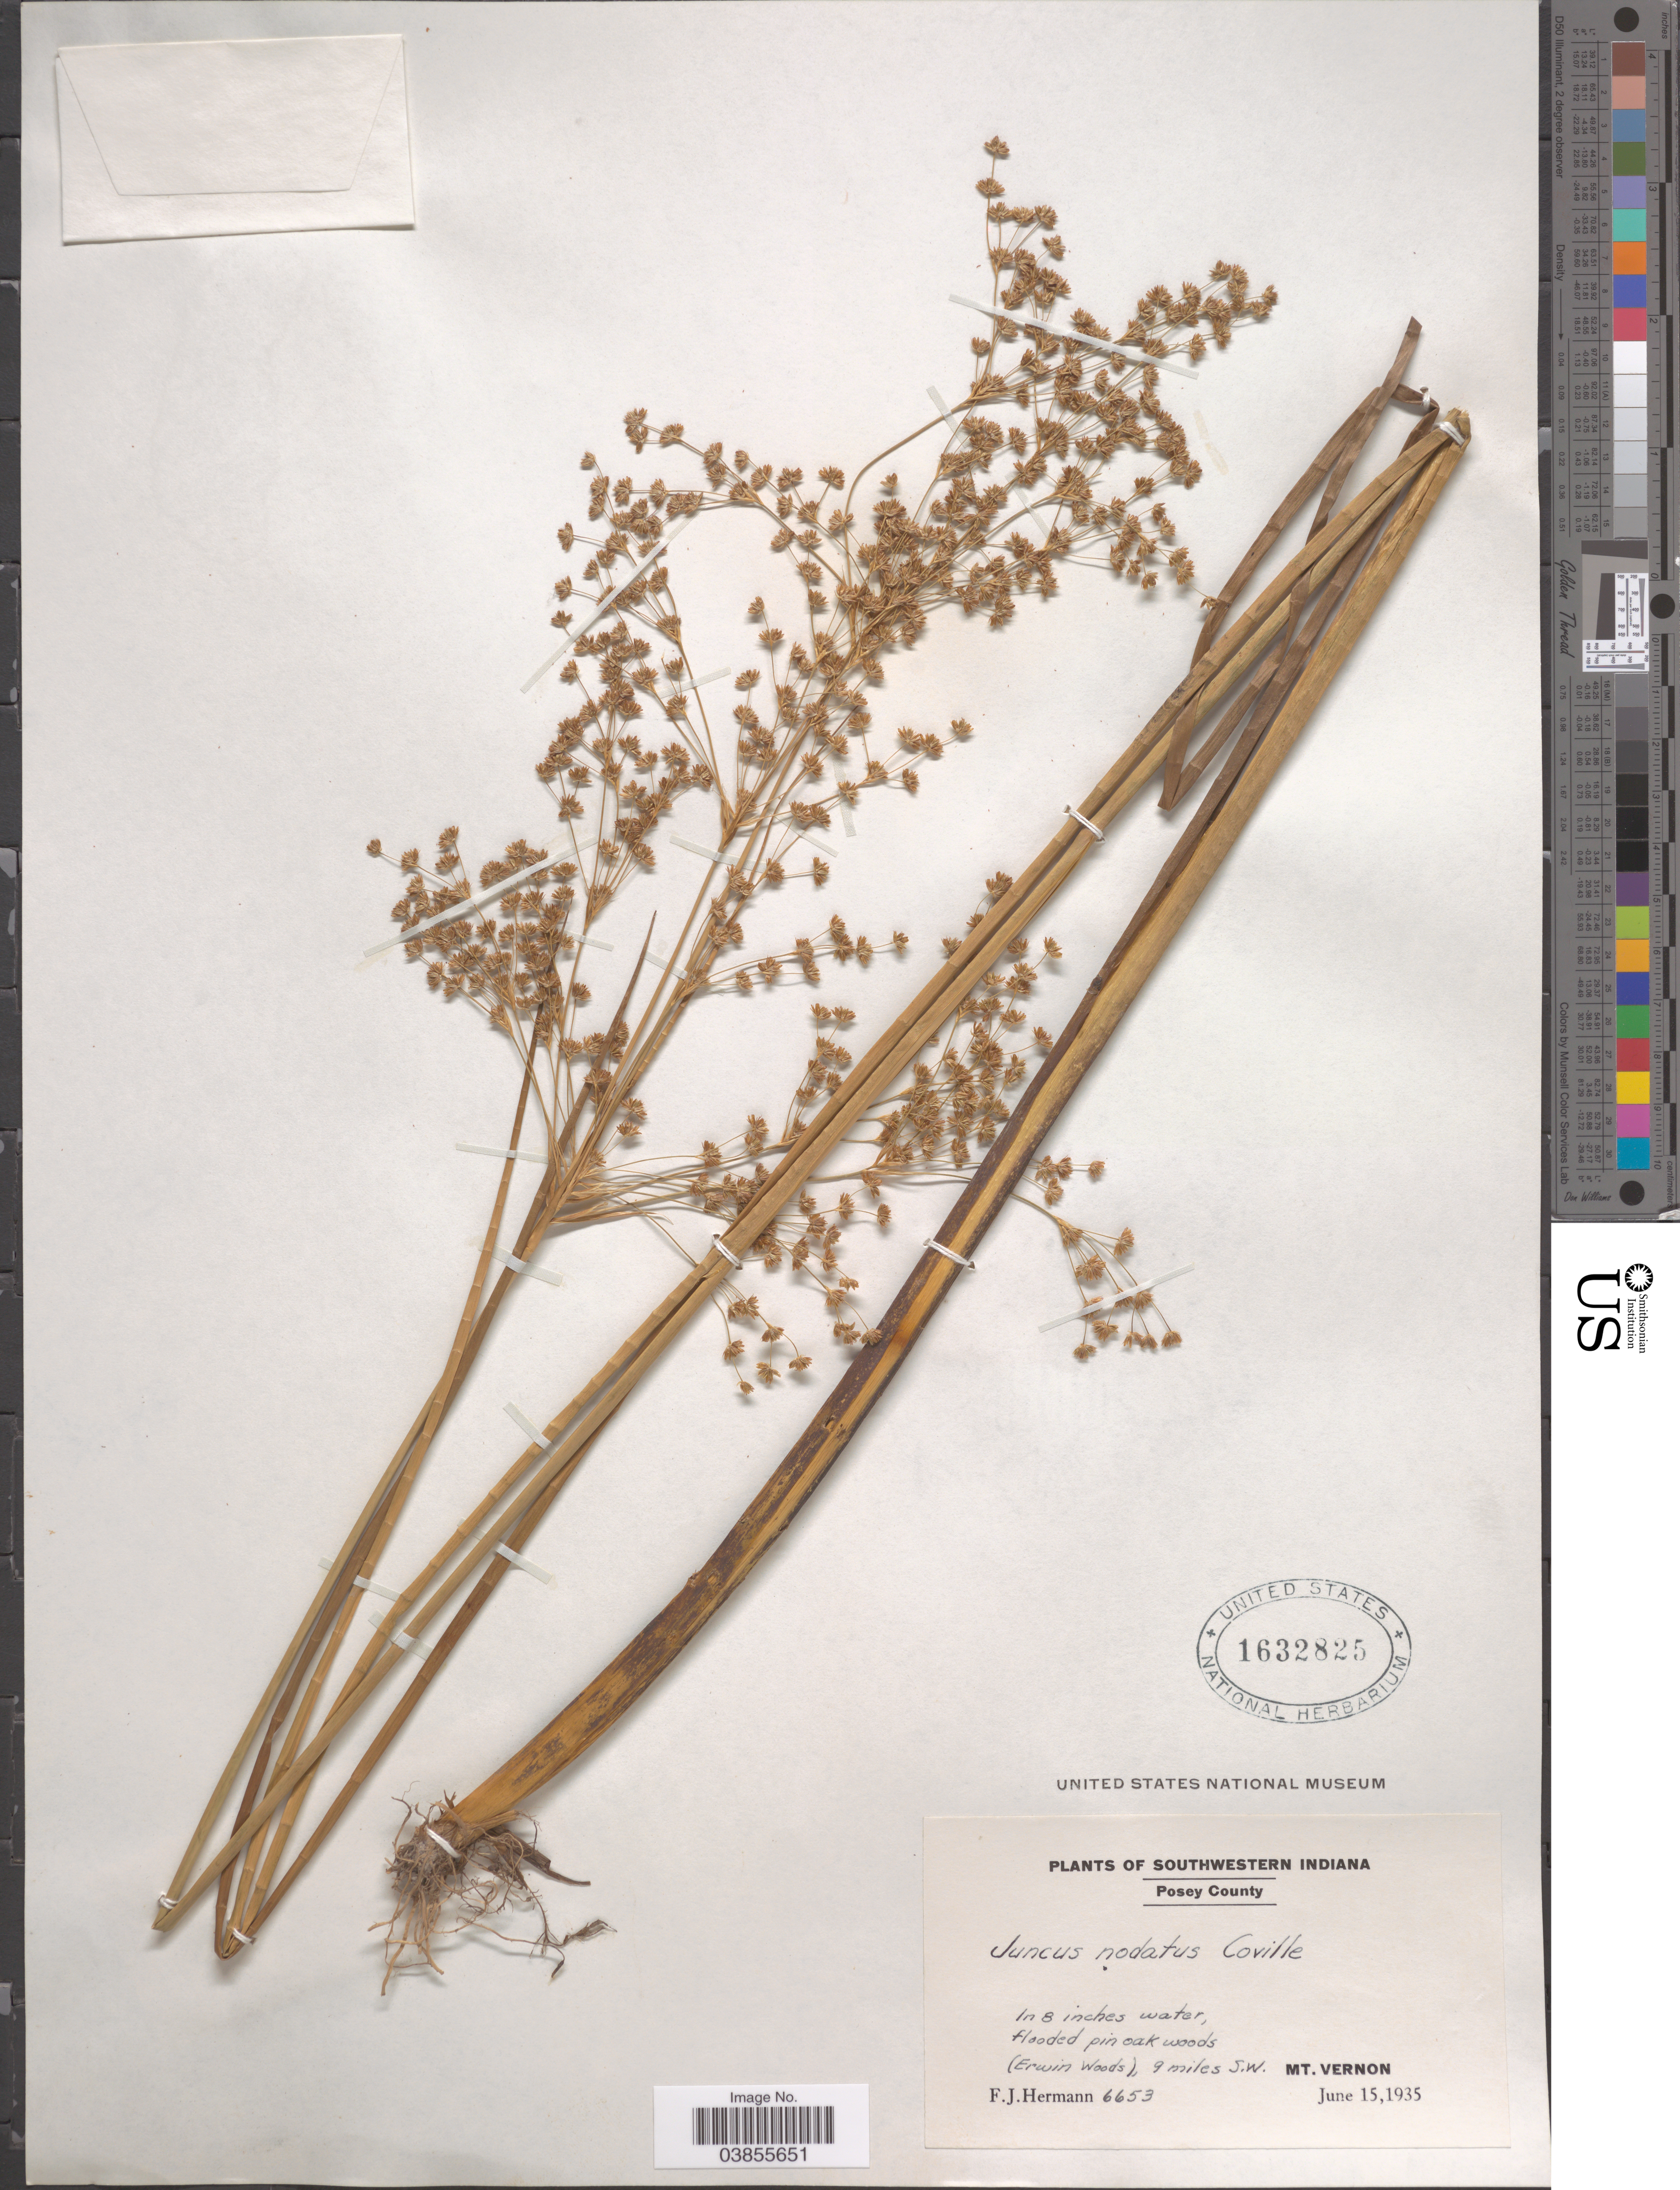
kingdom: Plantae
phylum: Tracheophyta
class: Liliopsida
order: Poales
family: Juncaceae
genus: Juncus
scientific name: Juncus nodatus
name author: Coville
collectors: F. J. Hermann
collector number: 6653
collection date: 1935-06-15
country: United States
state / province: Indiana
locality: Southwestern Indiana. Posey County. (Erwin Woods), 9 miles S.W. Mt. Vernon.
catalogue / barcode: US 1632825